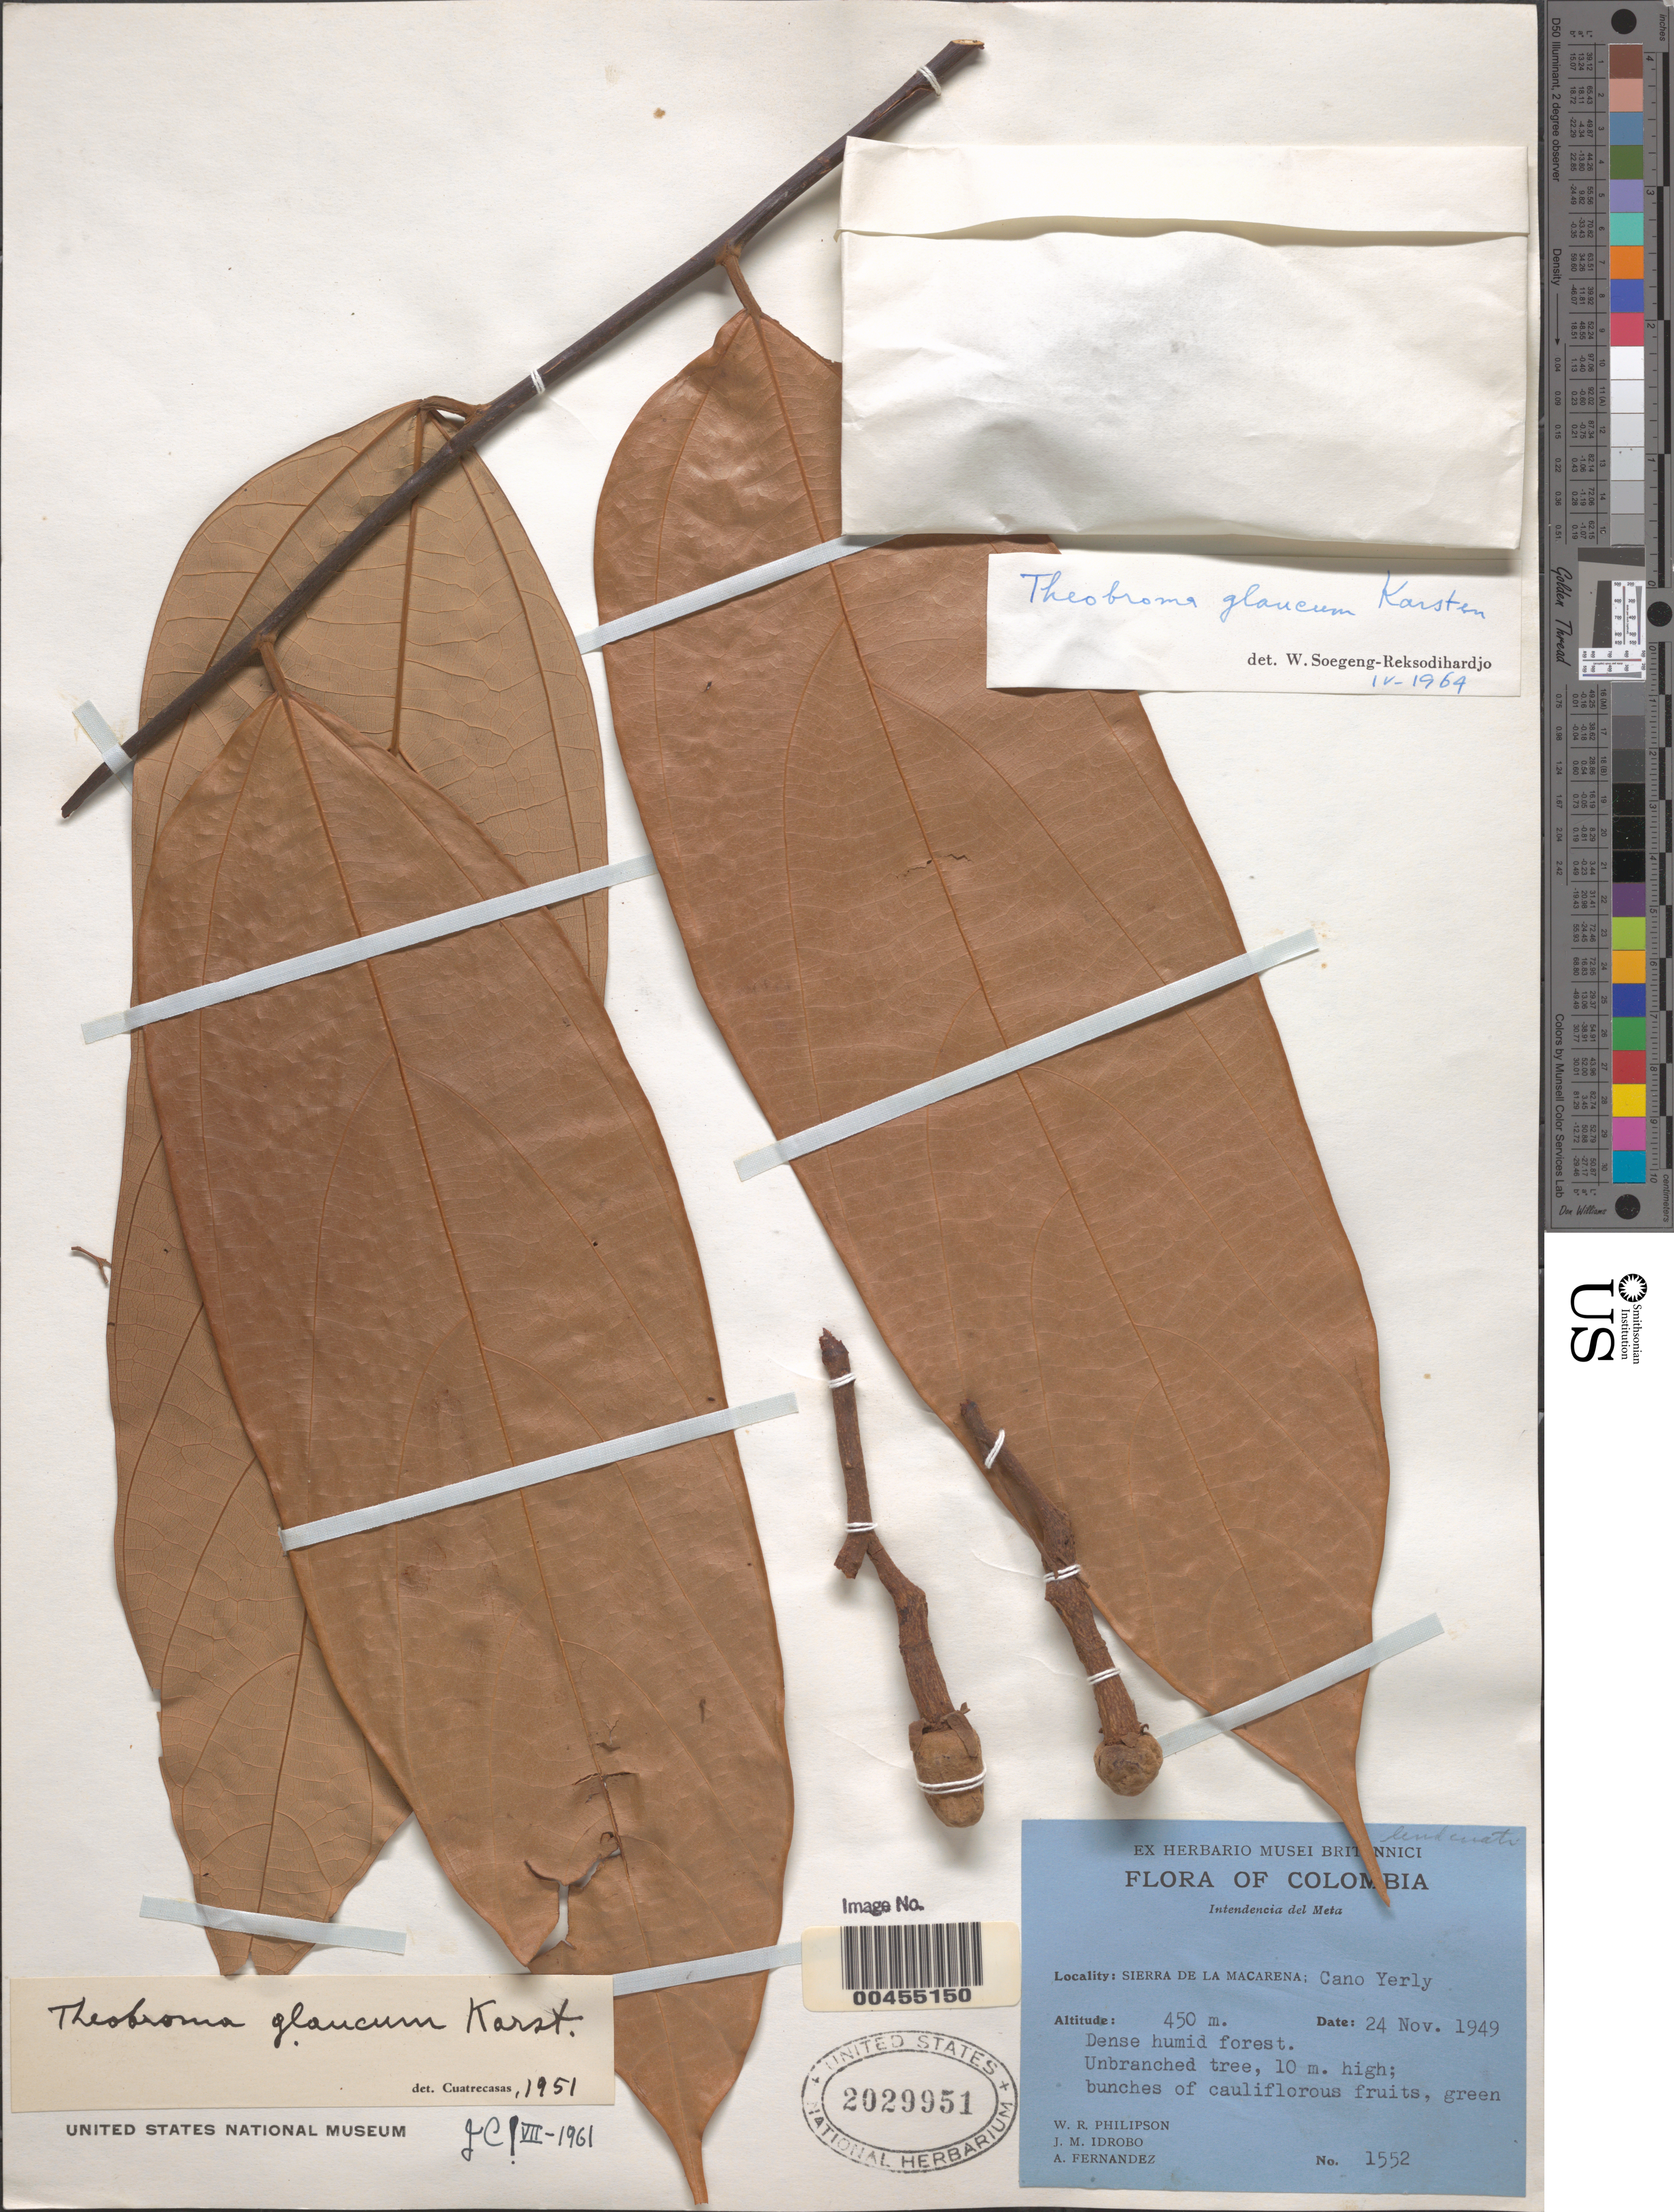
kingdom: Plantae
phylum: Tracheophyta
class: Magnoliopsida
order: Malvales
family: Malvaceae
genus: Theobroma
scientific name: Theobroma glaucum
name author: H. Karst.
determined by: Soegeng-Reksodihardjo, W.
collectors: W. R. Philipson, J. M. Idrobo & Á. Fernández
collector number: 1552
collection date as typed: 24 Nov 1949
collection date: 1949-11-24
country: Colombia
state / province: Meta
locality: Sierra de la Macarena, Caño Yerli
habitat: dense humid forest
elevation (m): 450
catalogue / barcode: US 2029951